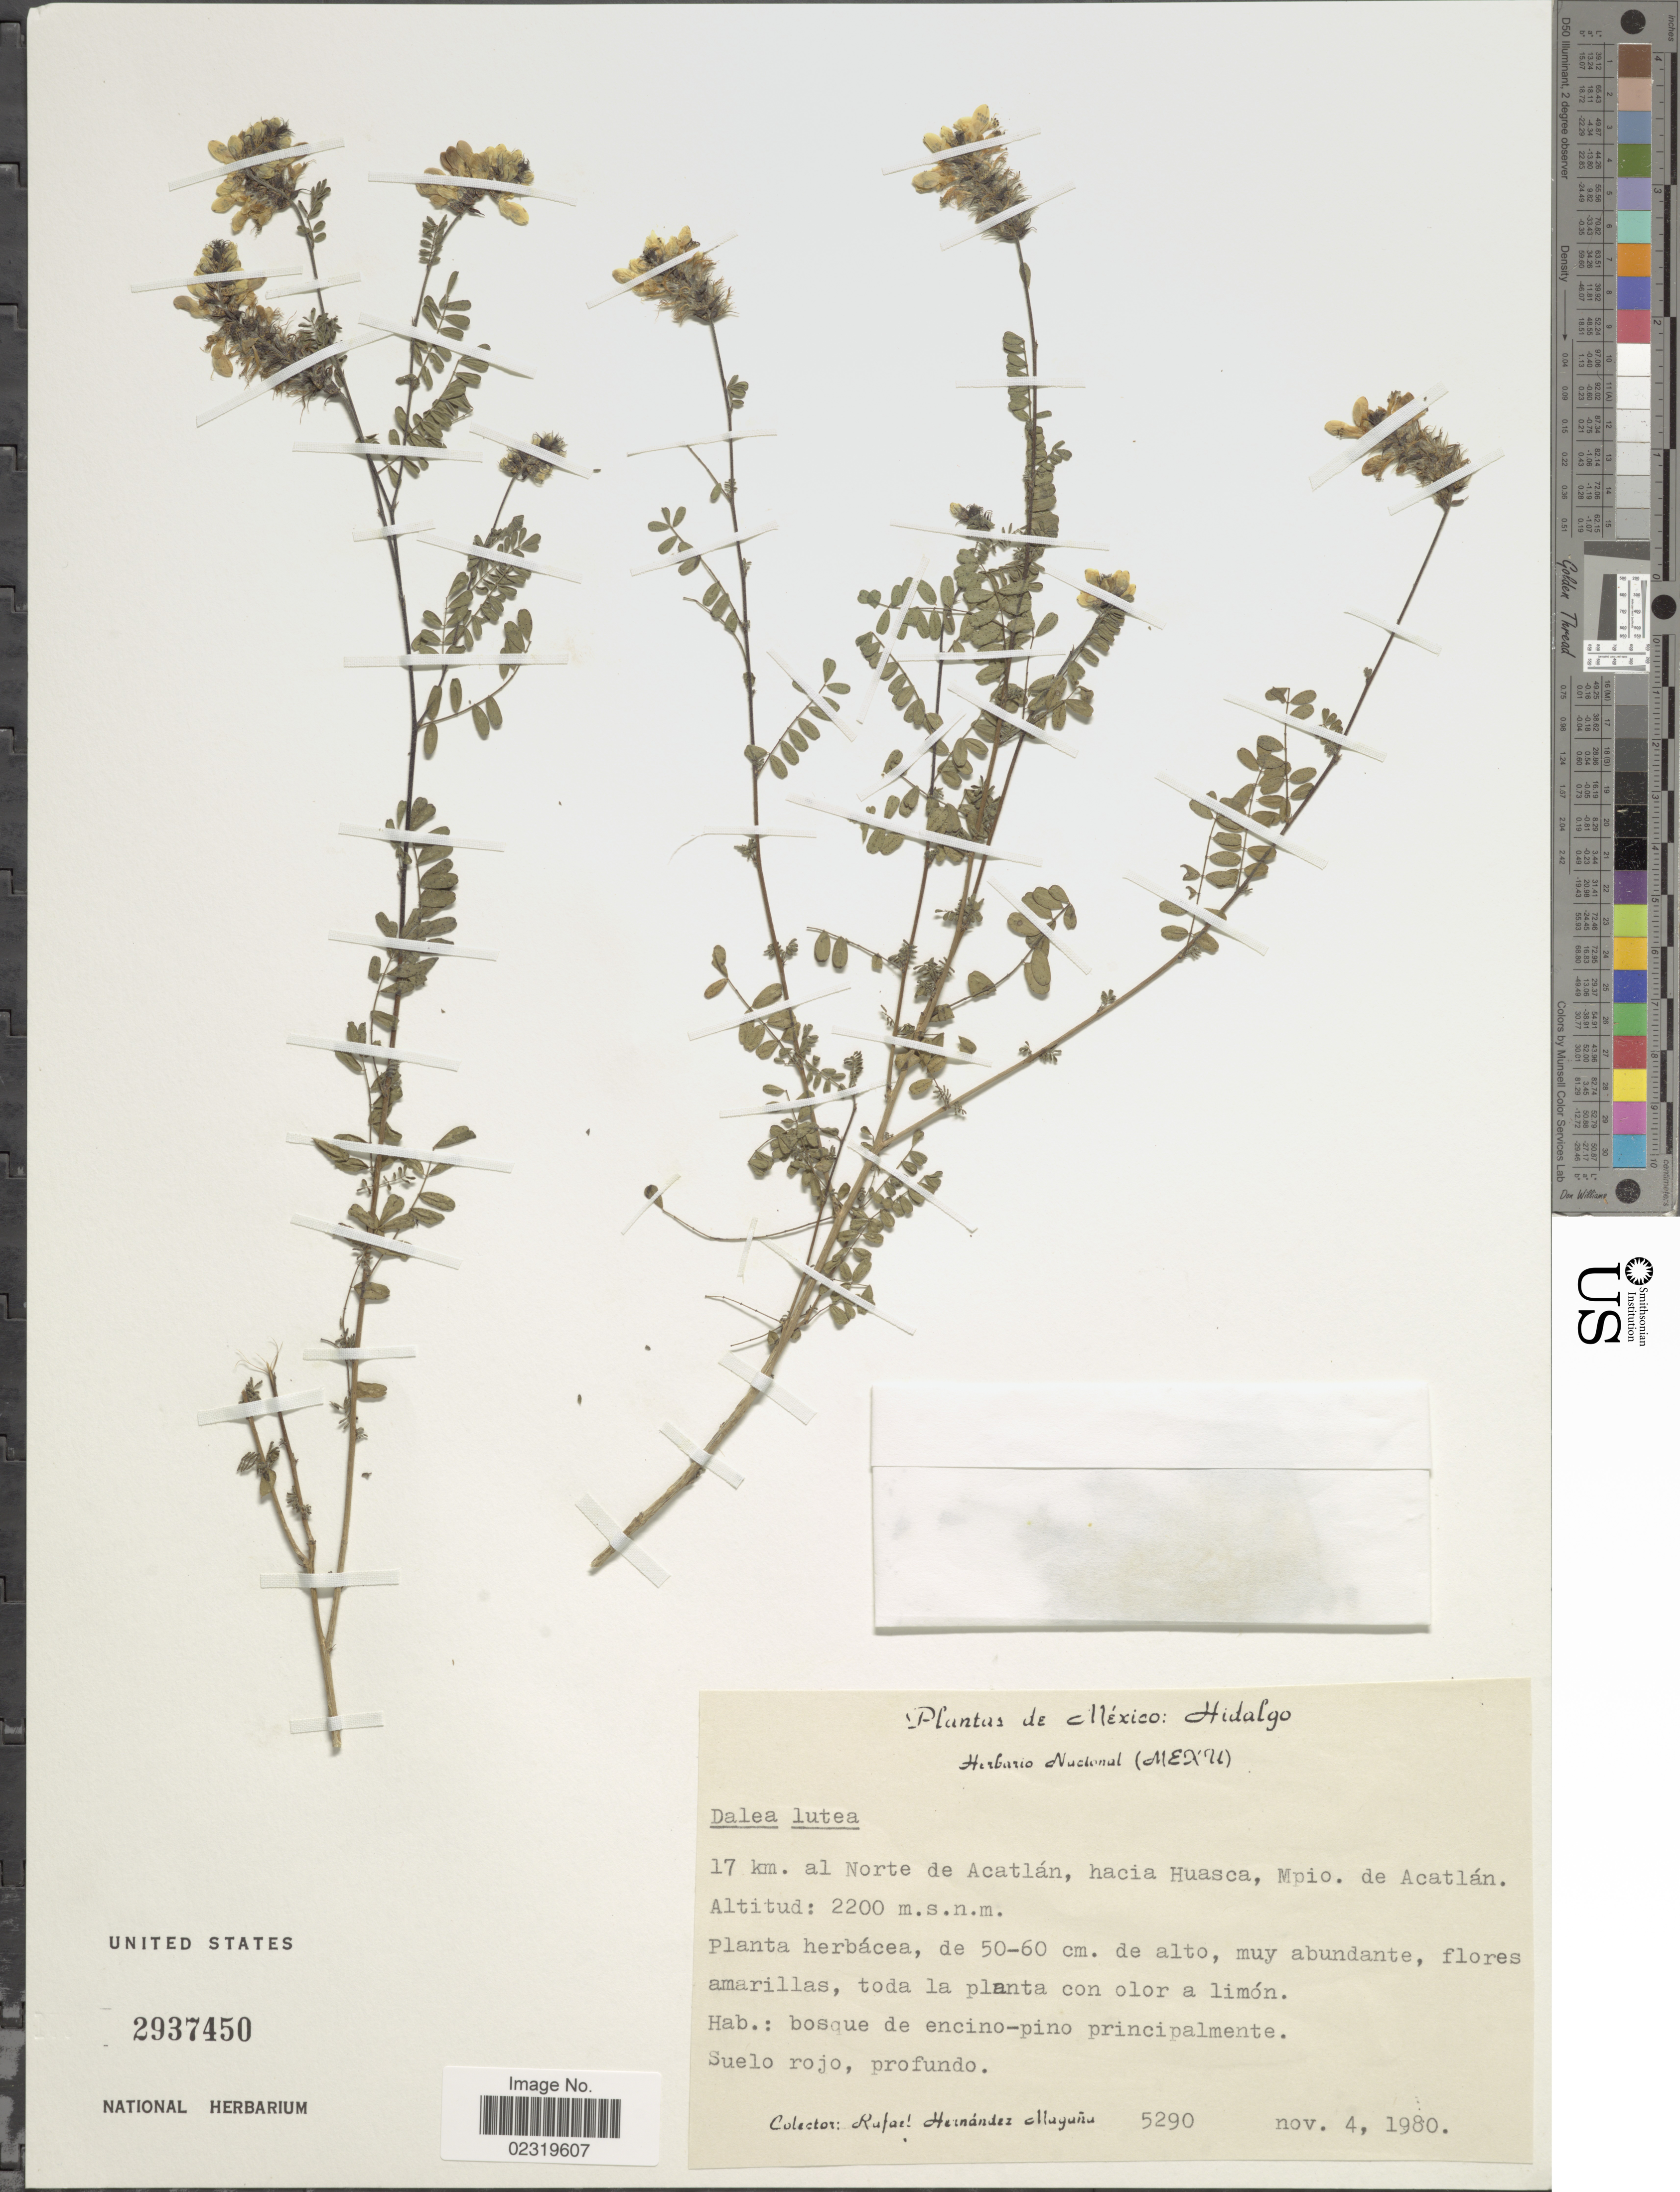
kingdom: Plantae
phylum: Tracheophyta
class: Magnoliopsida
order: Fabales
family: Fabaceae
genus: Dalea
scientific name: Dalea lutea var. lutea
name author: (Cav.) Willd.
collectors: R. Hernández-M.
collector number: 5290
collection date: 1980-11-04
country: Mexico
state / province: Hidalgo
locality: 17 km al Norte de Acatlan, hacia Huasca, Mpio de Acatlan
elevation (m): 2200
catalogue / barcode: US 2937450